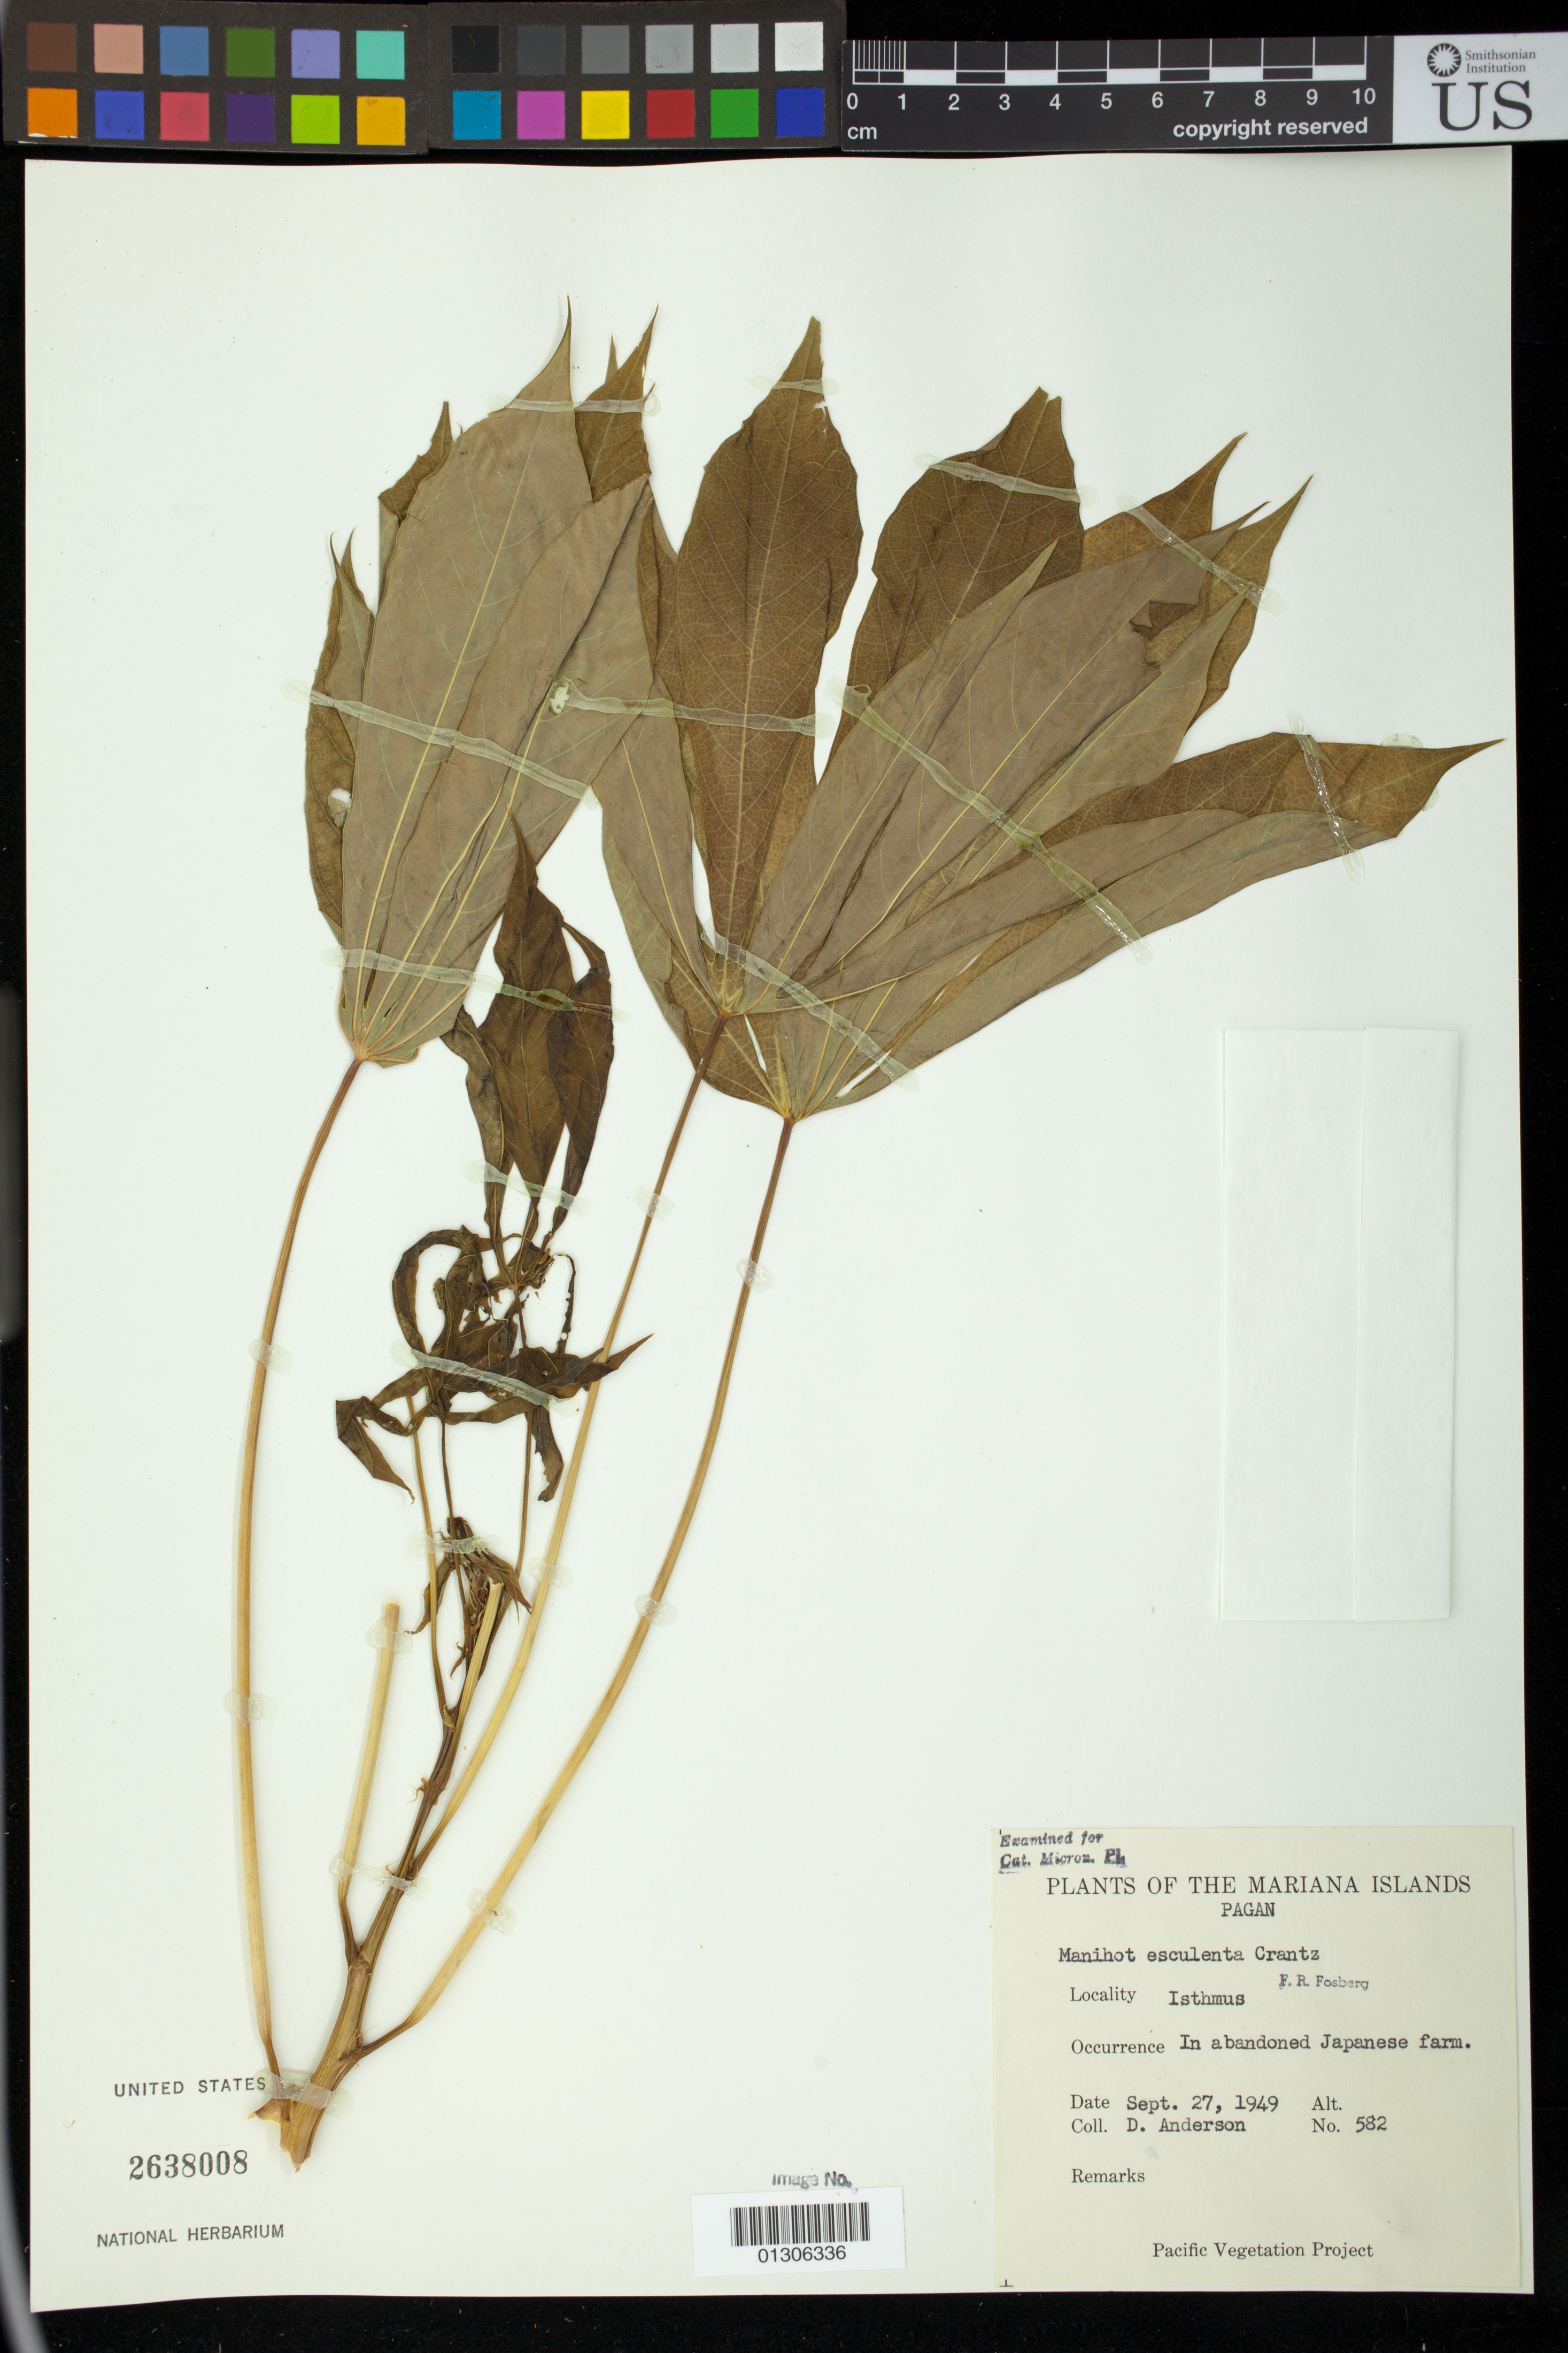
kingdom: Plantae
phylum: Tracheophyta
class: Magnoliopsida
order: Malpighiales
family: Euphorbiaceae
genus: Manihot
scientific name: Manihot esculenta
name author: Crantz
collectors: D. Anderson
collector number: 582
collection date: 1949-09-27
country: Northern Mariana Islands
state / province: Northern Islands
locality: Pagan.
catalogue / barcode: US 2638008